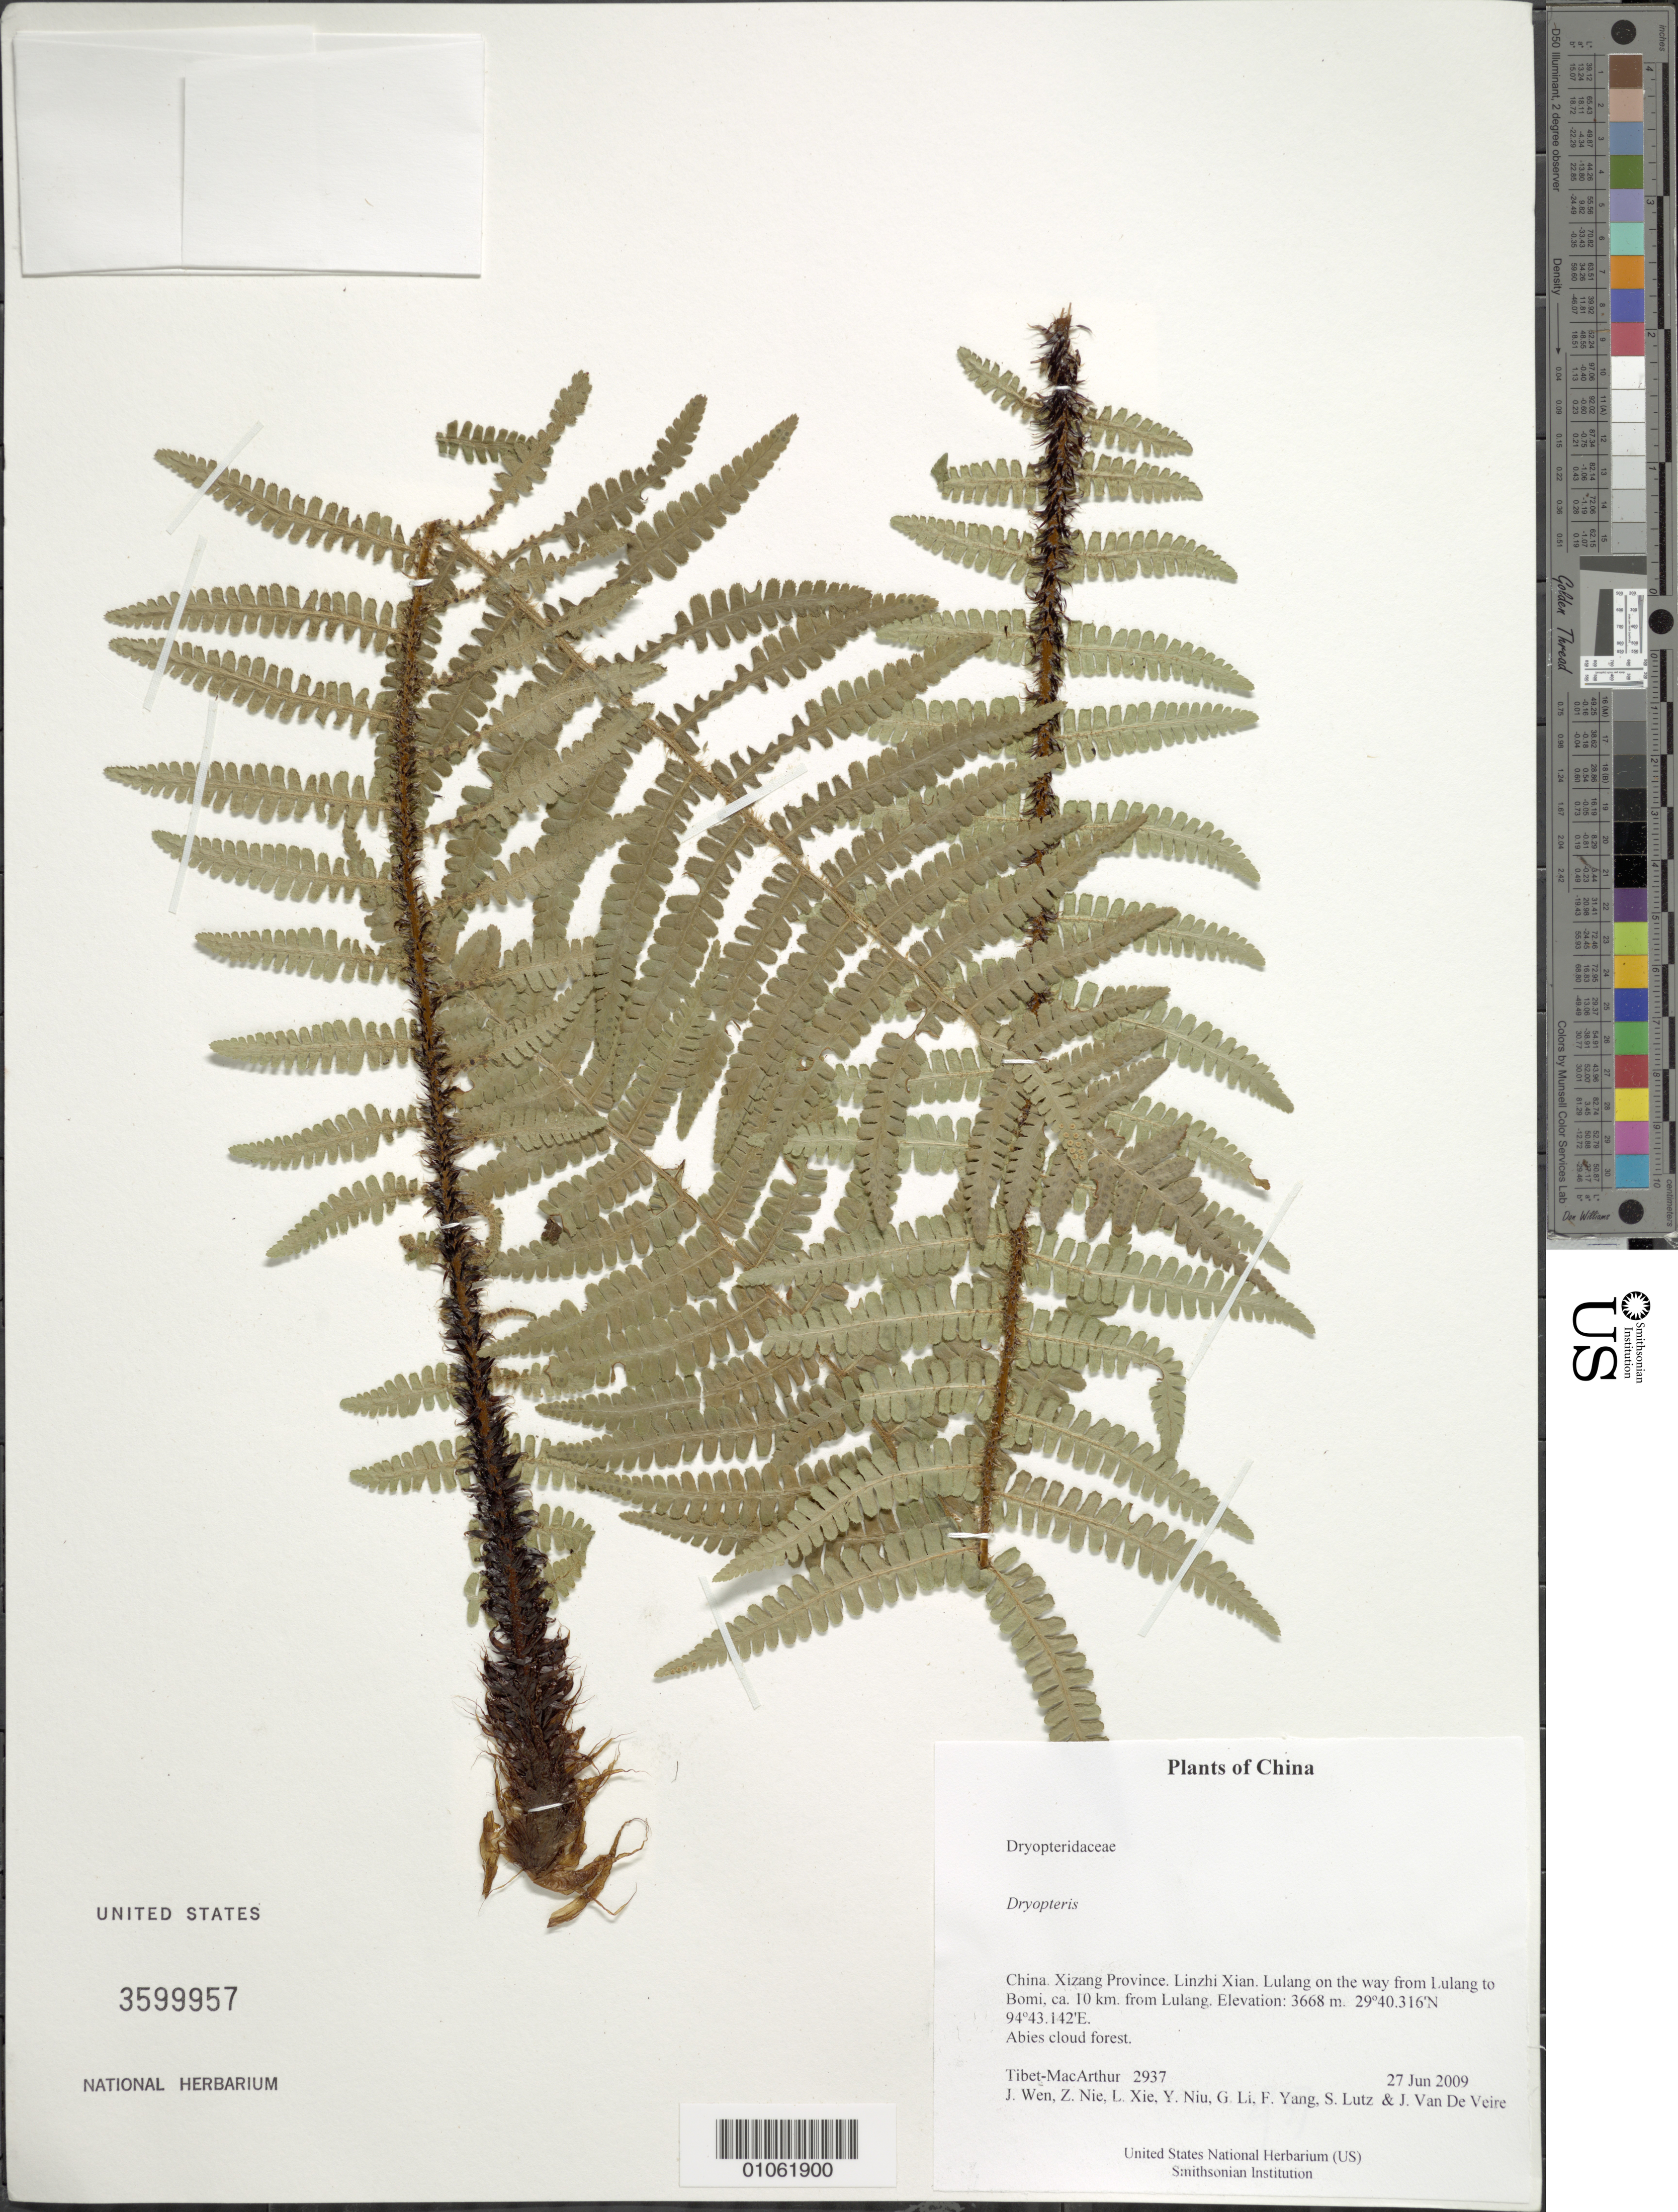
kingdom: Plantae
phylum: Tracheophyta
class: Polypodiopsida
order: Polypodiales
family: Dryopteridaceae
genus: Dryopteris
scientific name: Dryopteris sp.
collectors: Tibet-MacArthur, J. Wen, Z. Nie, L. Xie, Y. Niu, G. Li, F. Yang, S. Lutz & J. Van De Veire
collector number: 2937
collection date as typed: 27 Jun 2009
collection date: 2009-06-27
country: China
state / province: Xizang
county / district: Linzhi Xian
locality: Lulang on the way from Lulang to Bomi, ca. 10 km. from Lulang.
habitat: Abies cloud forest.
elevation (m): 3668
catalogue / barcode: US 3599957